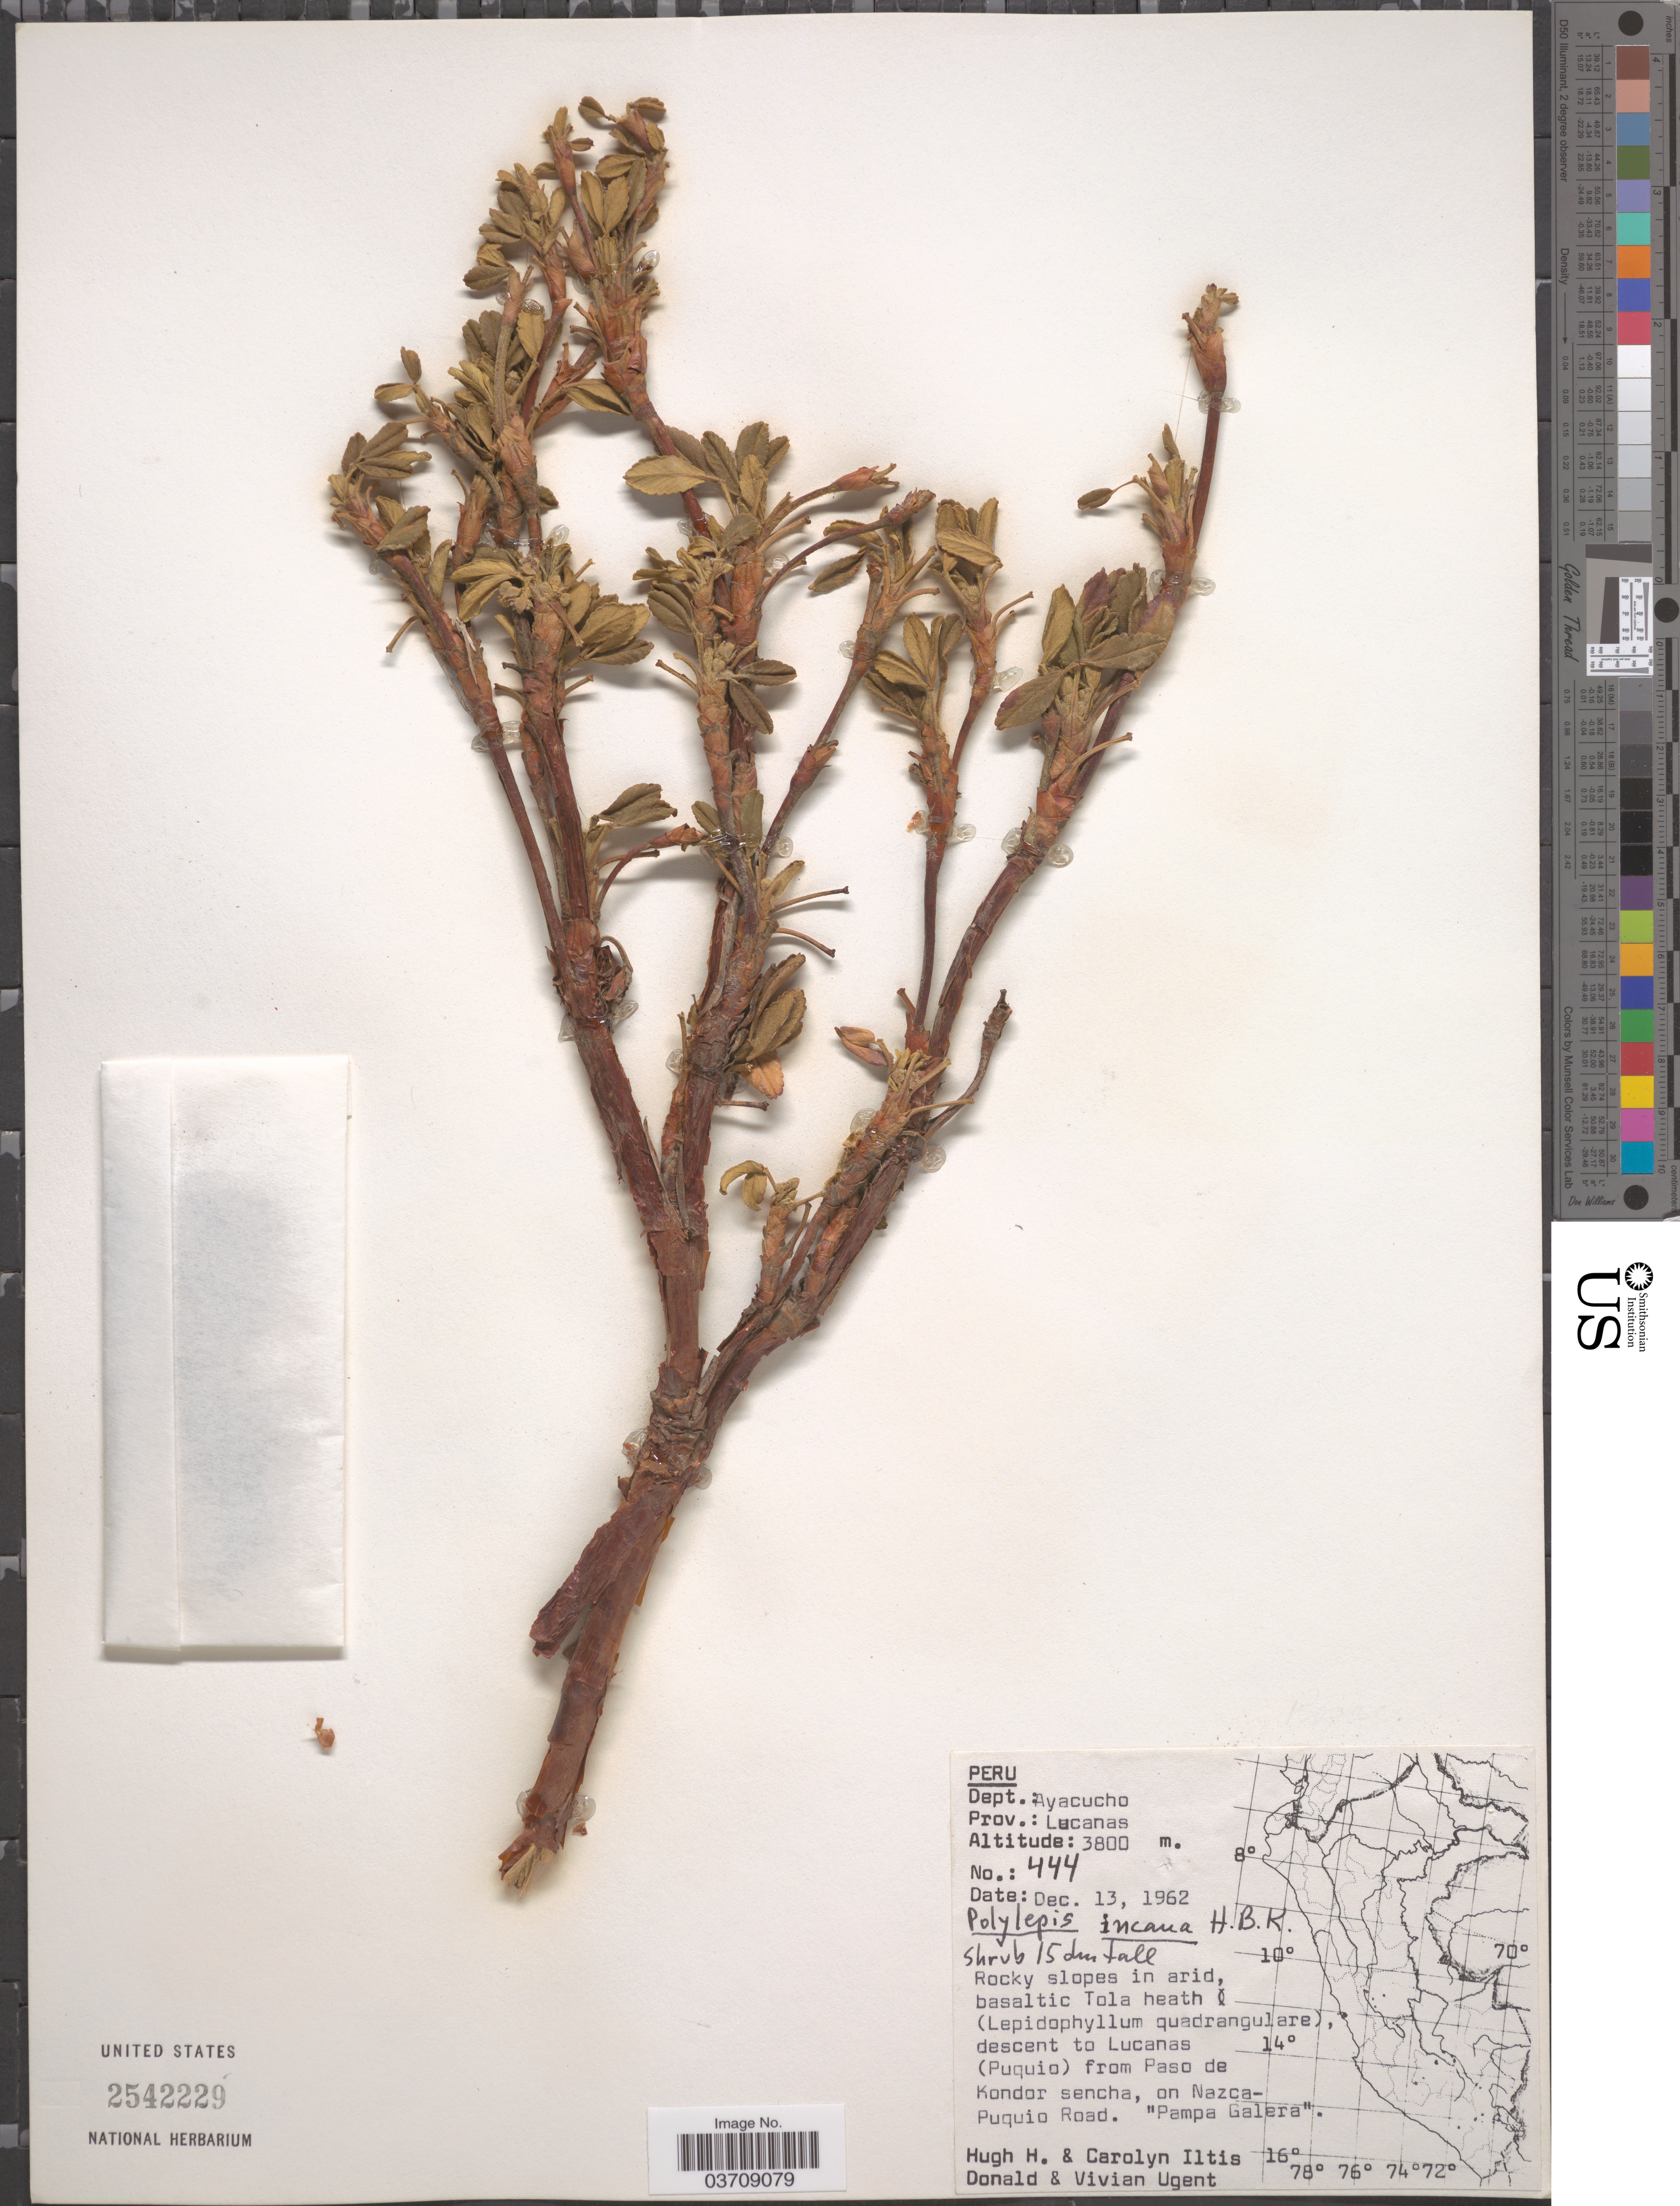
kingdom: Plantae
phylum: Tracheophyta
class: Magnoliopsida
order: Rosales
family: Rosaceae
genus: Polylepis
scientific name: Polylepis incana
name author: Kunth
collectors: H. Iltis, C. G. Iltis, D. Ugent & V. Ugent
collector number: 444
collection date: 1962-12-13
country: Peru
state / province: Ayacucho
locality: Dept. Ayacucho. Prov.: Lucanas. From Paso de Kondor sencha, on Nazca-Puquio Road.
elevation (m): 3800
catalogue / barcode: US 2542229